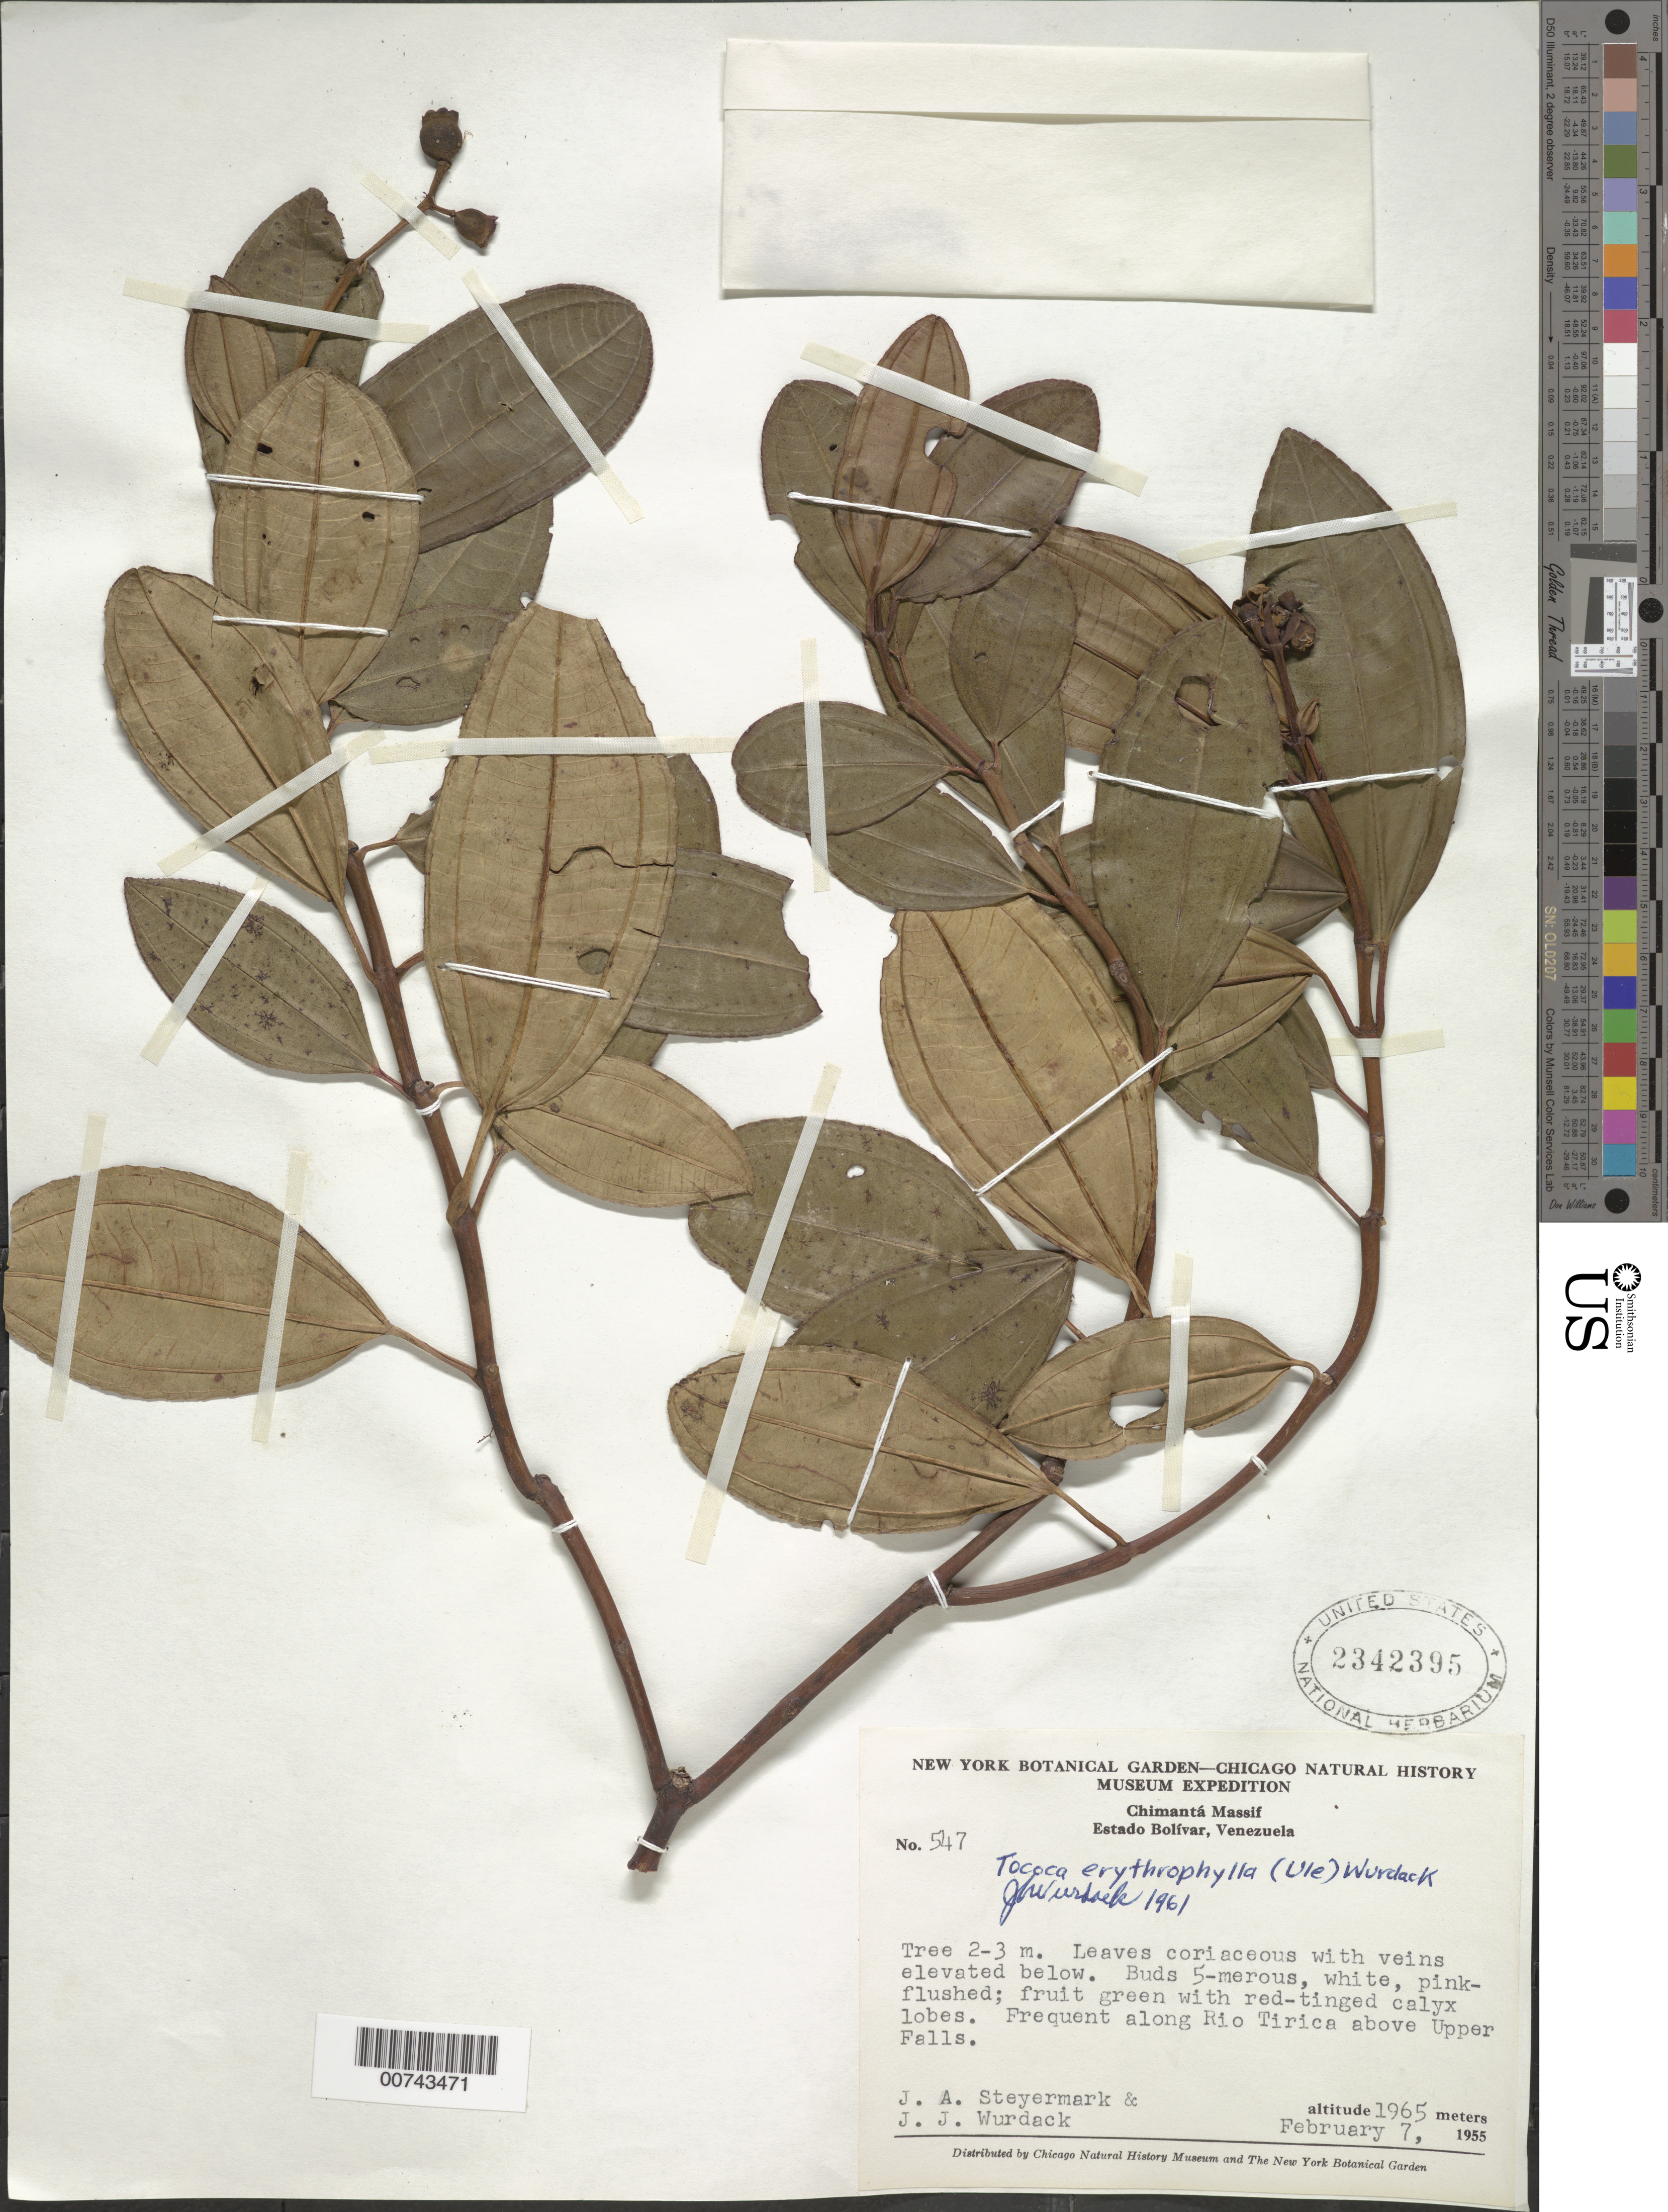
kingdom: Plantae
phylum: Tracheophyta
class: Magnoliopsida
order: Myrtales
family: Melastomataceae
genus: Tococa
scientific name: Tococa erythrophylla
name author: (Ule) Wurdack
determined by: Wurdack, John J., (US), US (UNITED STATES)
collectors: J. Steyermark & J. J. Wurdack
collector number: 55 547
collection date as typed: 7-Feb-55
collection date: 1955-02-07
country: Venezuela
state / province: Bolívar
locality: Chimantá Massif, above Upper Falls of Río Tirica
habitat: Along river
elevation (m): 1965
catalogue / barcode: US 2342395